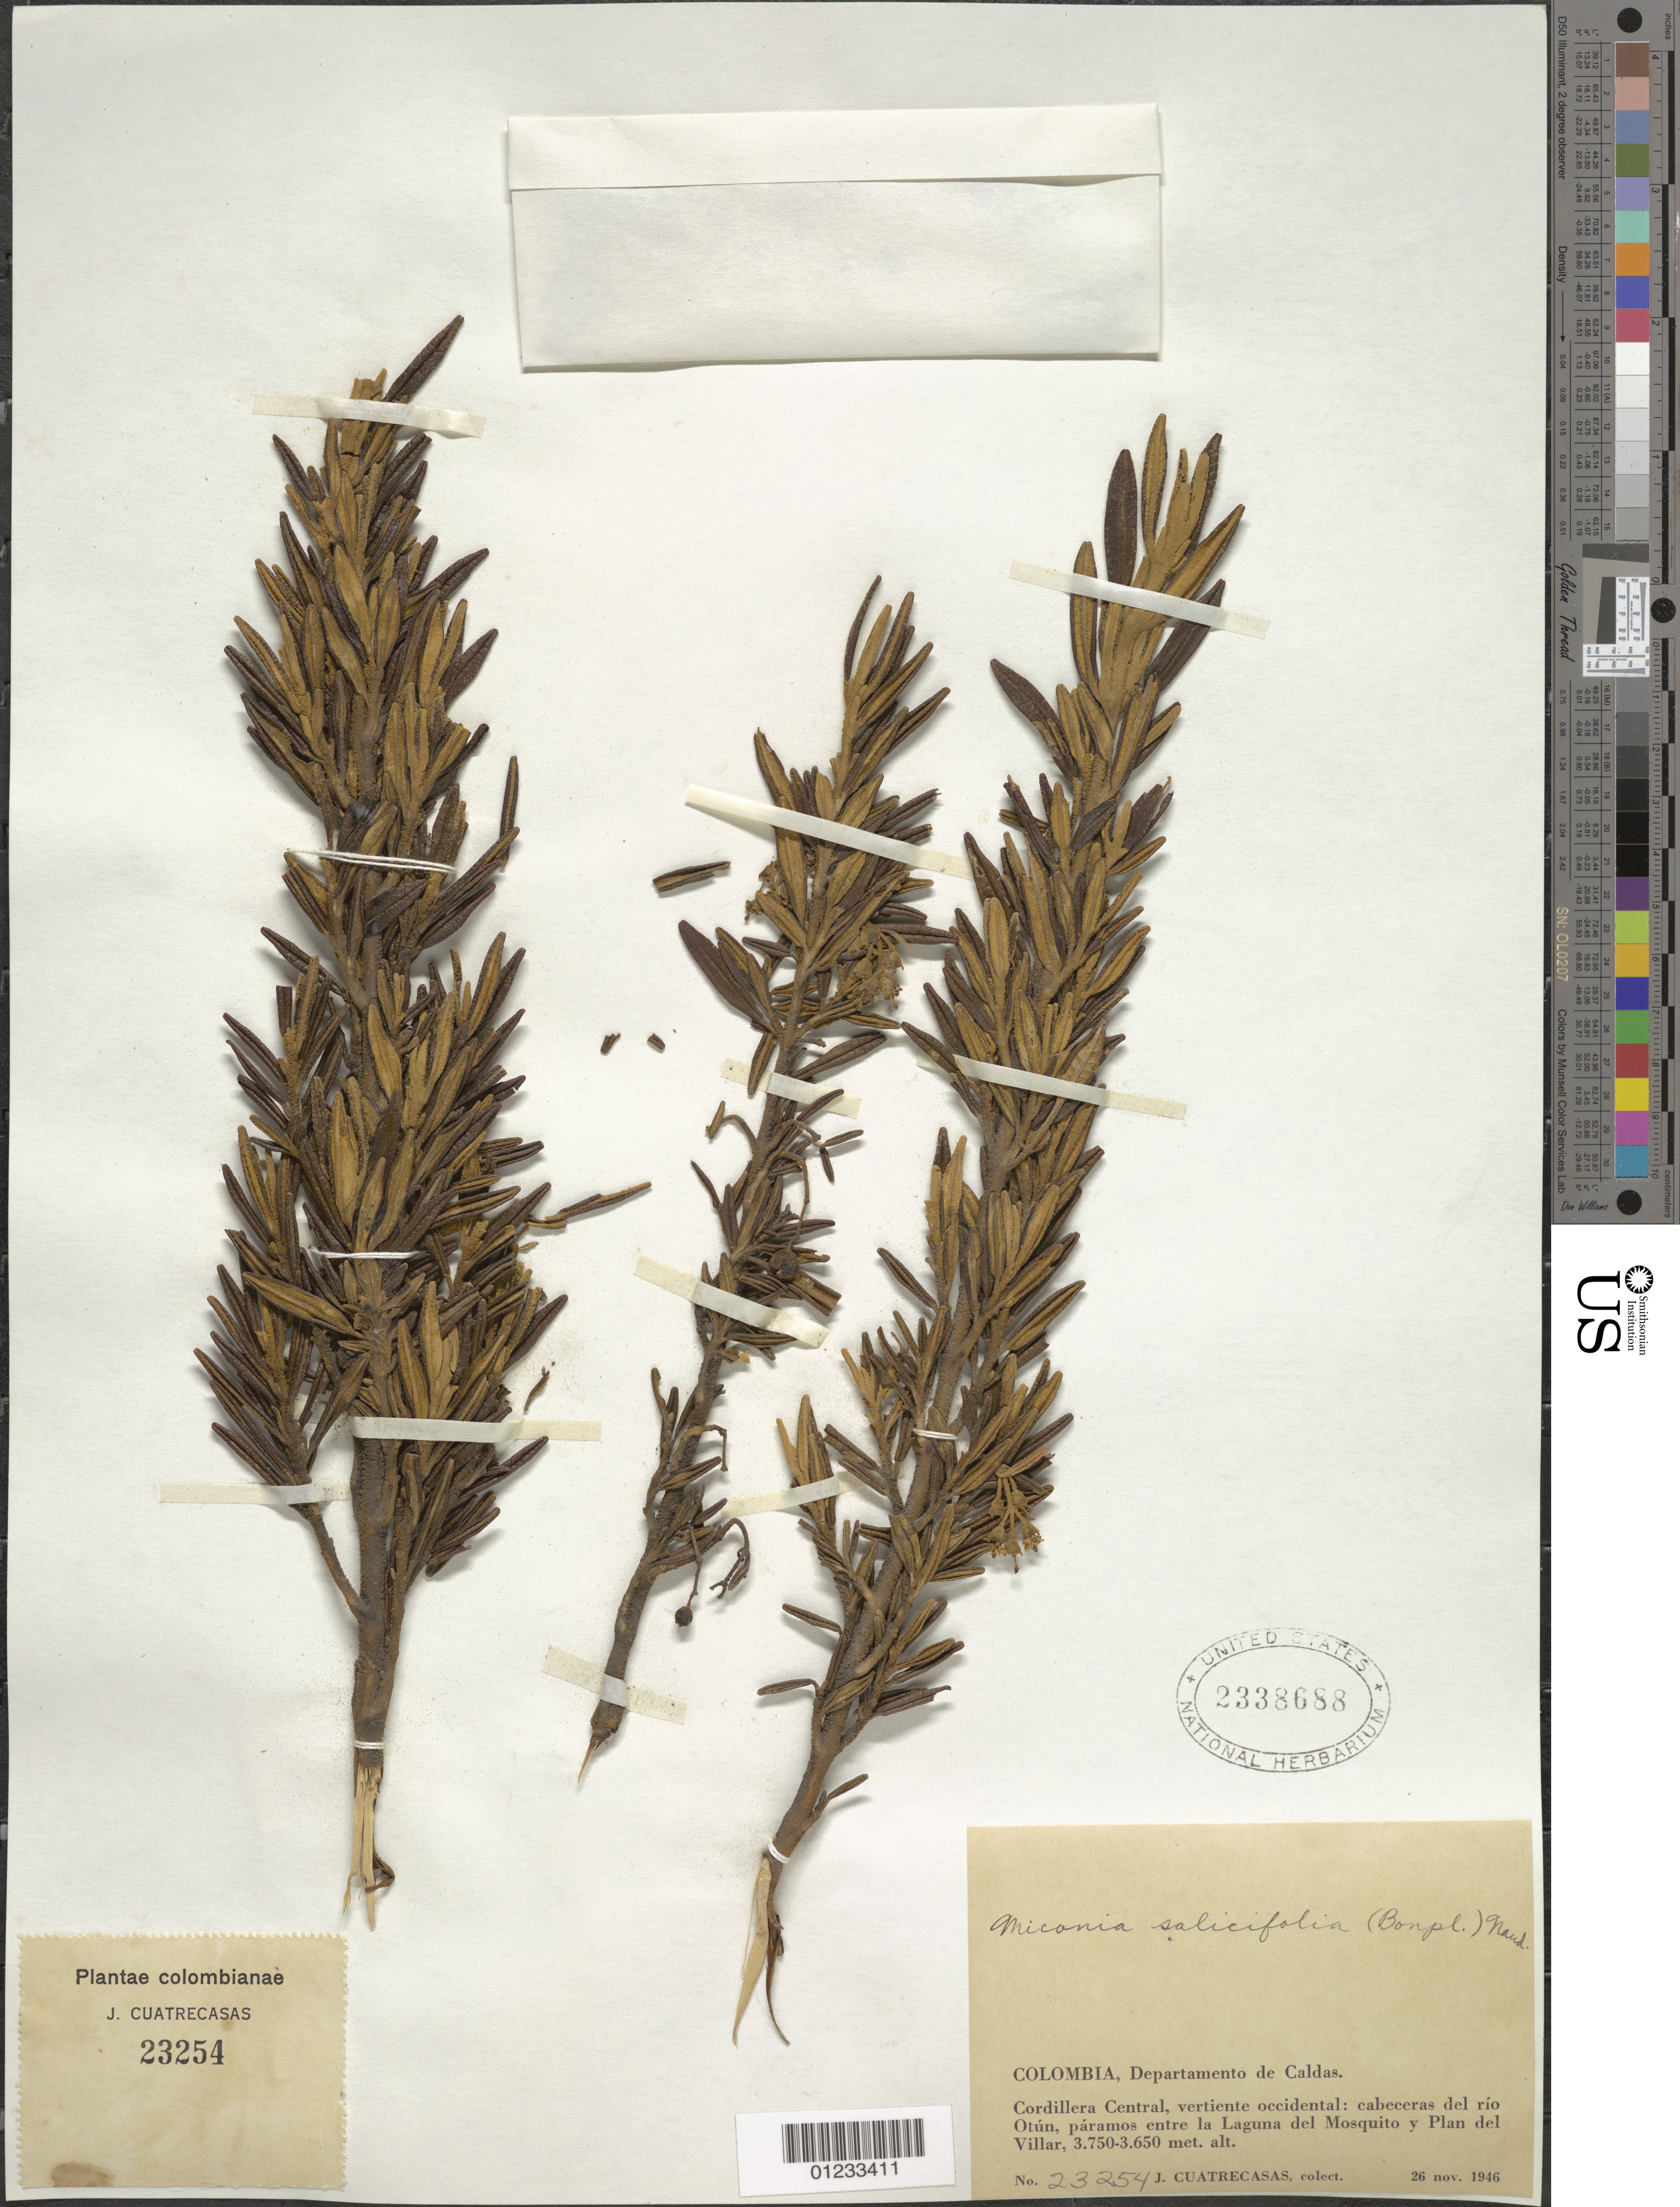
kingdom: Plantae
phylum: Tracheophyta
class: Magnoliopsida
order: Myrtales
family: Melastomataceae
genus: Miconia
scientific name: Miconia salicifolia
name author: (Bonpl.) Naudin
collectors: J. Cuatrecasas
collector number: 23254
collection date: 1946-11-26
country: Colombia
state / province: Caldas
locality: Cordillera central, vertiente occidental: cabeceras del río Otún, páramos entre la Laguna del Mosquito y Plan del Villar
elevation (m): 3650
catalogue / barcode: US 2338688